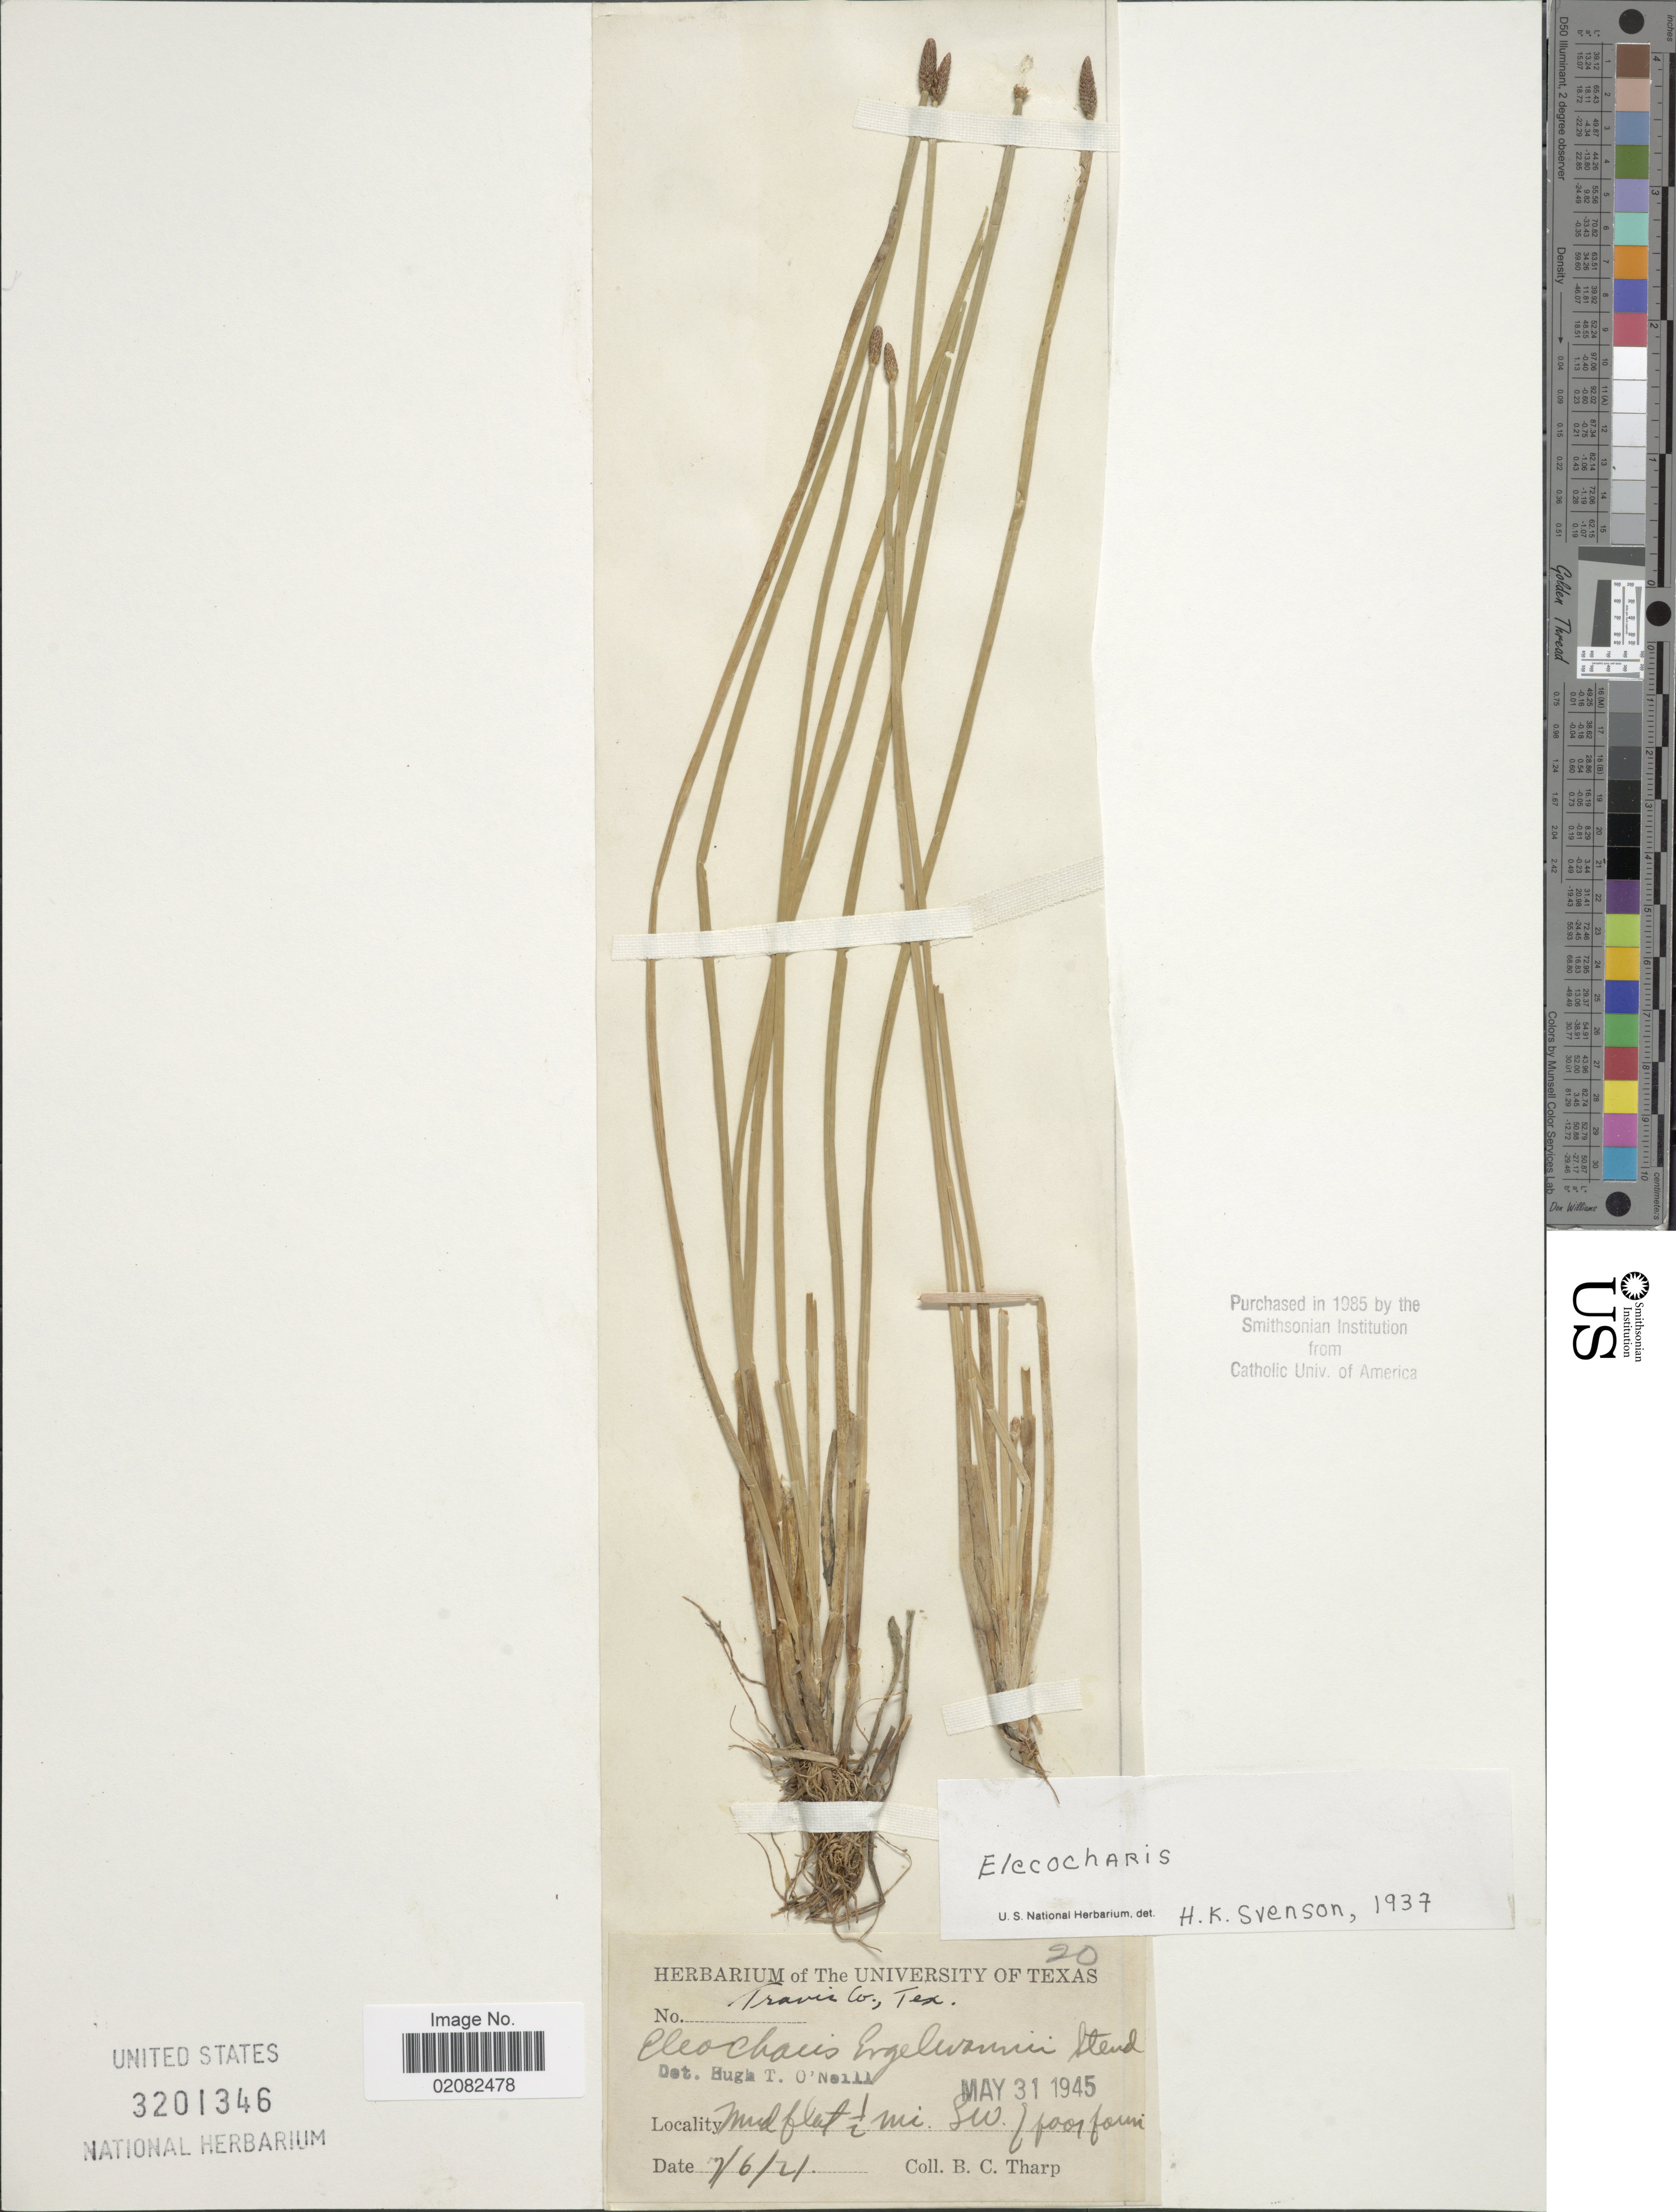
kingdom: Plantae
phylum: Tracheophyta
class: Liliopsida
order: Poales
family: Cyperaceae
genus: Eleocharis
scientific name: Eleocharis engelmannii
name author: Steud.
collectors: B. C. Tharp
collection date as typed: Transcribed d/m/y: 6/7/21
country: United States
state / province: Texas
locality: Travis Co, Tex., Mud flat ½ mi SW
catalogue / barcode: US 3201346